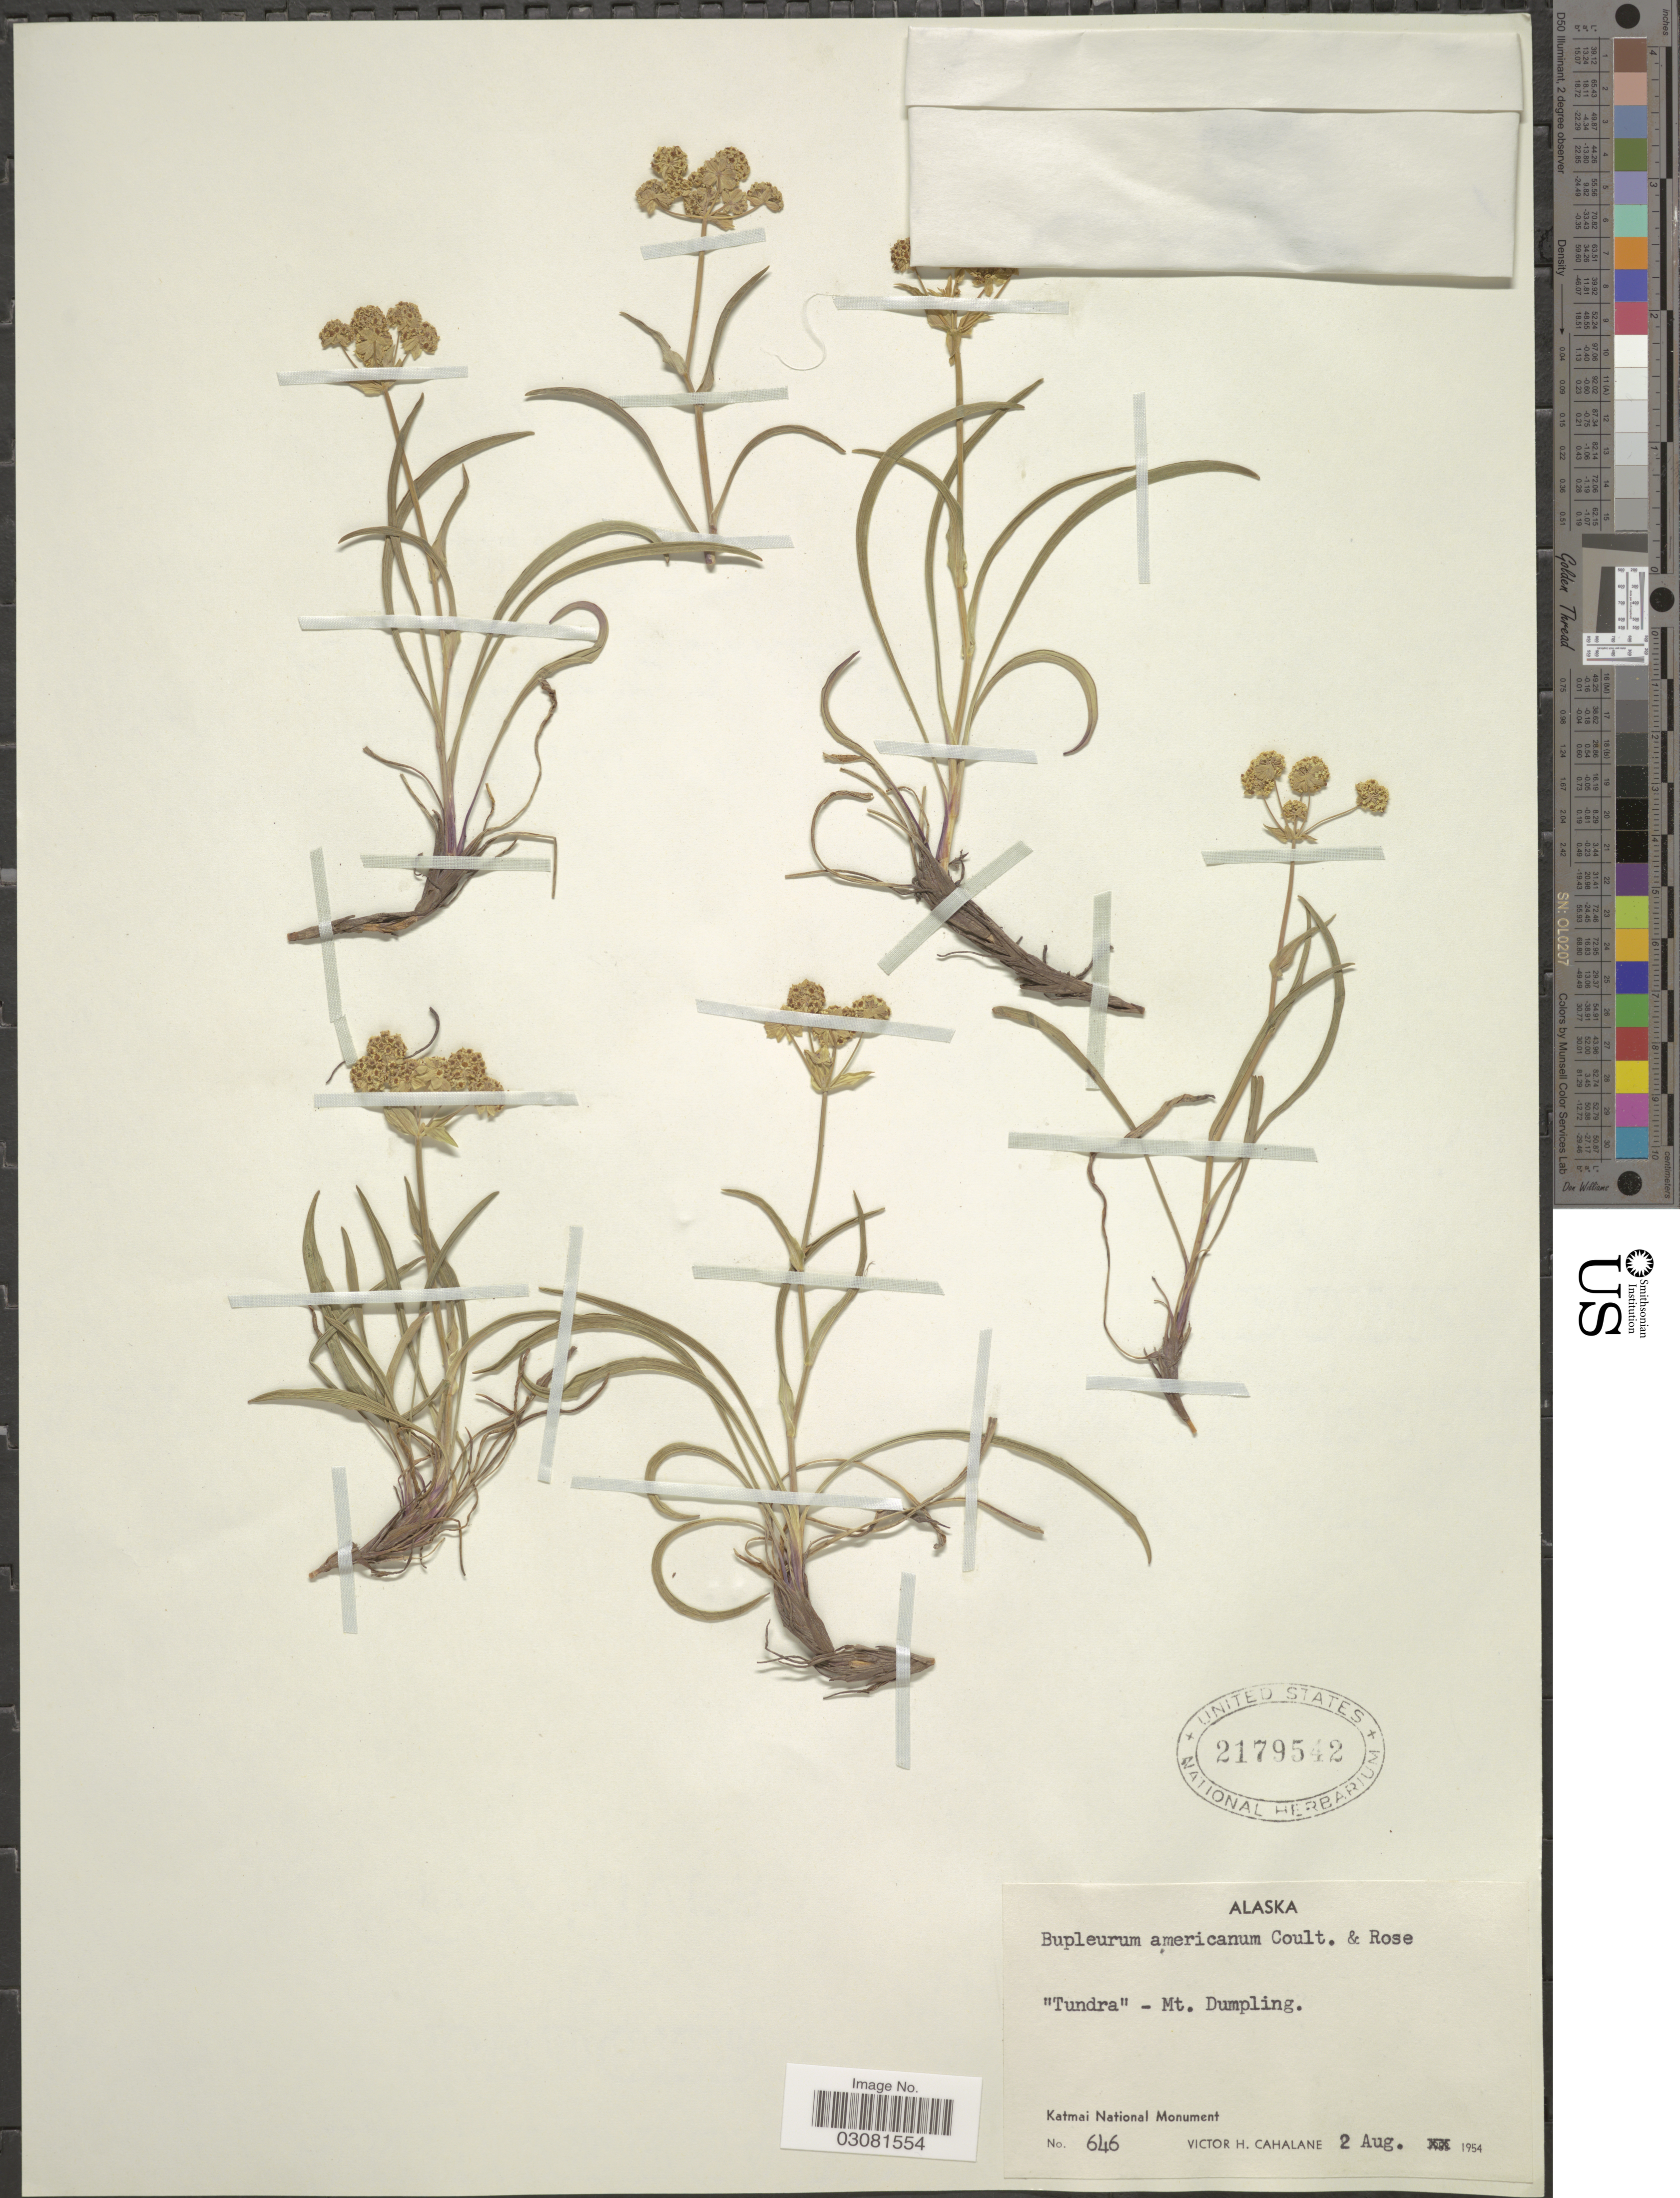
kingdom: Plantae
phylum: Tracheophyta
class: Magnoliopsida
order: Apiales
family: Apiaceae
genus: Bupleurum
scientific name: Bupleurum americanum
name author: J.M. Coult. & Rose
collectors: V. Cahalane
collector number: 646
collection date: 1954-08-02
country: United States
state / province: Alaska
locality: Tundra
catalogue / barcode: US 2179542